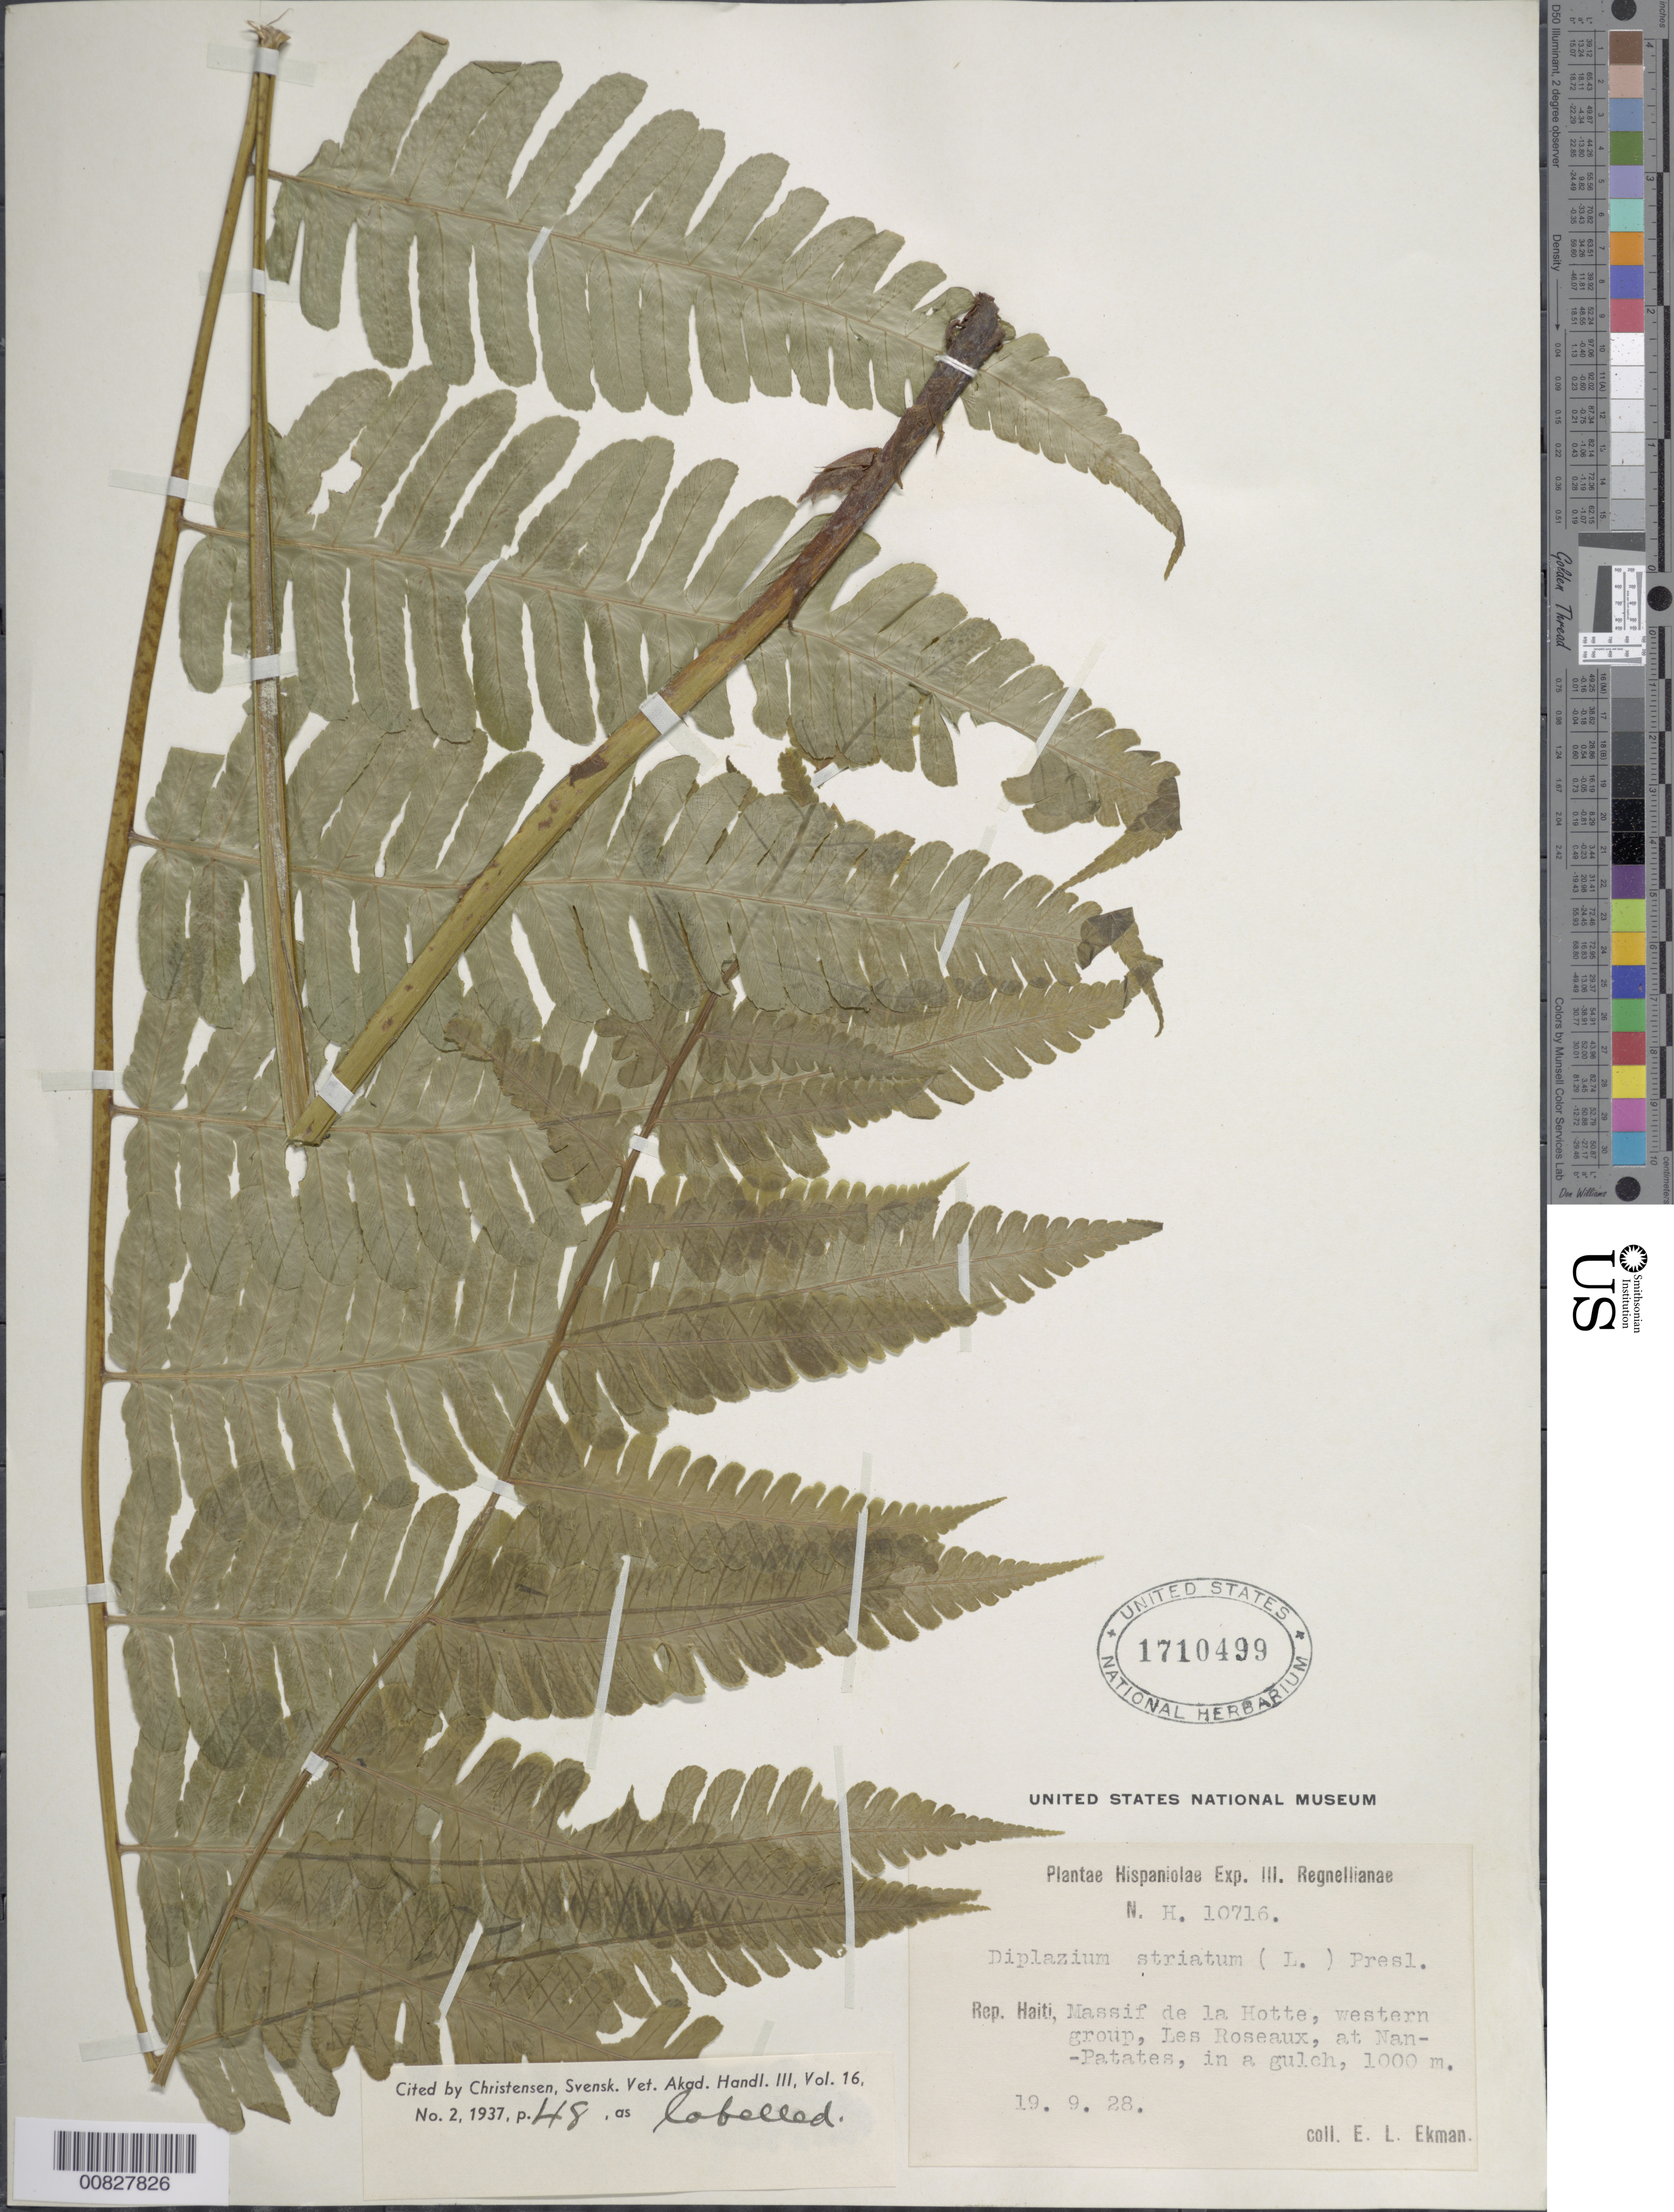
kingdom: Plantae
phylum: Tracheophyta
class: Polypodiopsida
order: Polypodiales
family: Athyriaceae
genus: Diplazium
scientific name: Diplazium striatum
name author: (L.) C. Presl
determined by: Christensen, C. F. A.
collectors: E. L. Ekman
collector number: H 10716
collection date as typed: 19 Sep 1928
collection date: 1928-09-19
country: Haiti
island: Hispaniola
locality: Massif de la Hotte, western group, Les Roseaux, at Nan-Patates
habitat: Gulch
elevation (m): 1000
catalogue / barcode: US 1710499